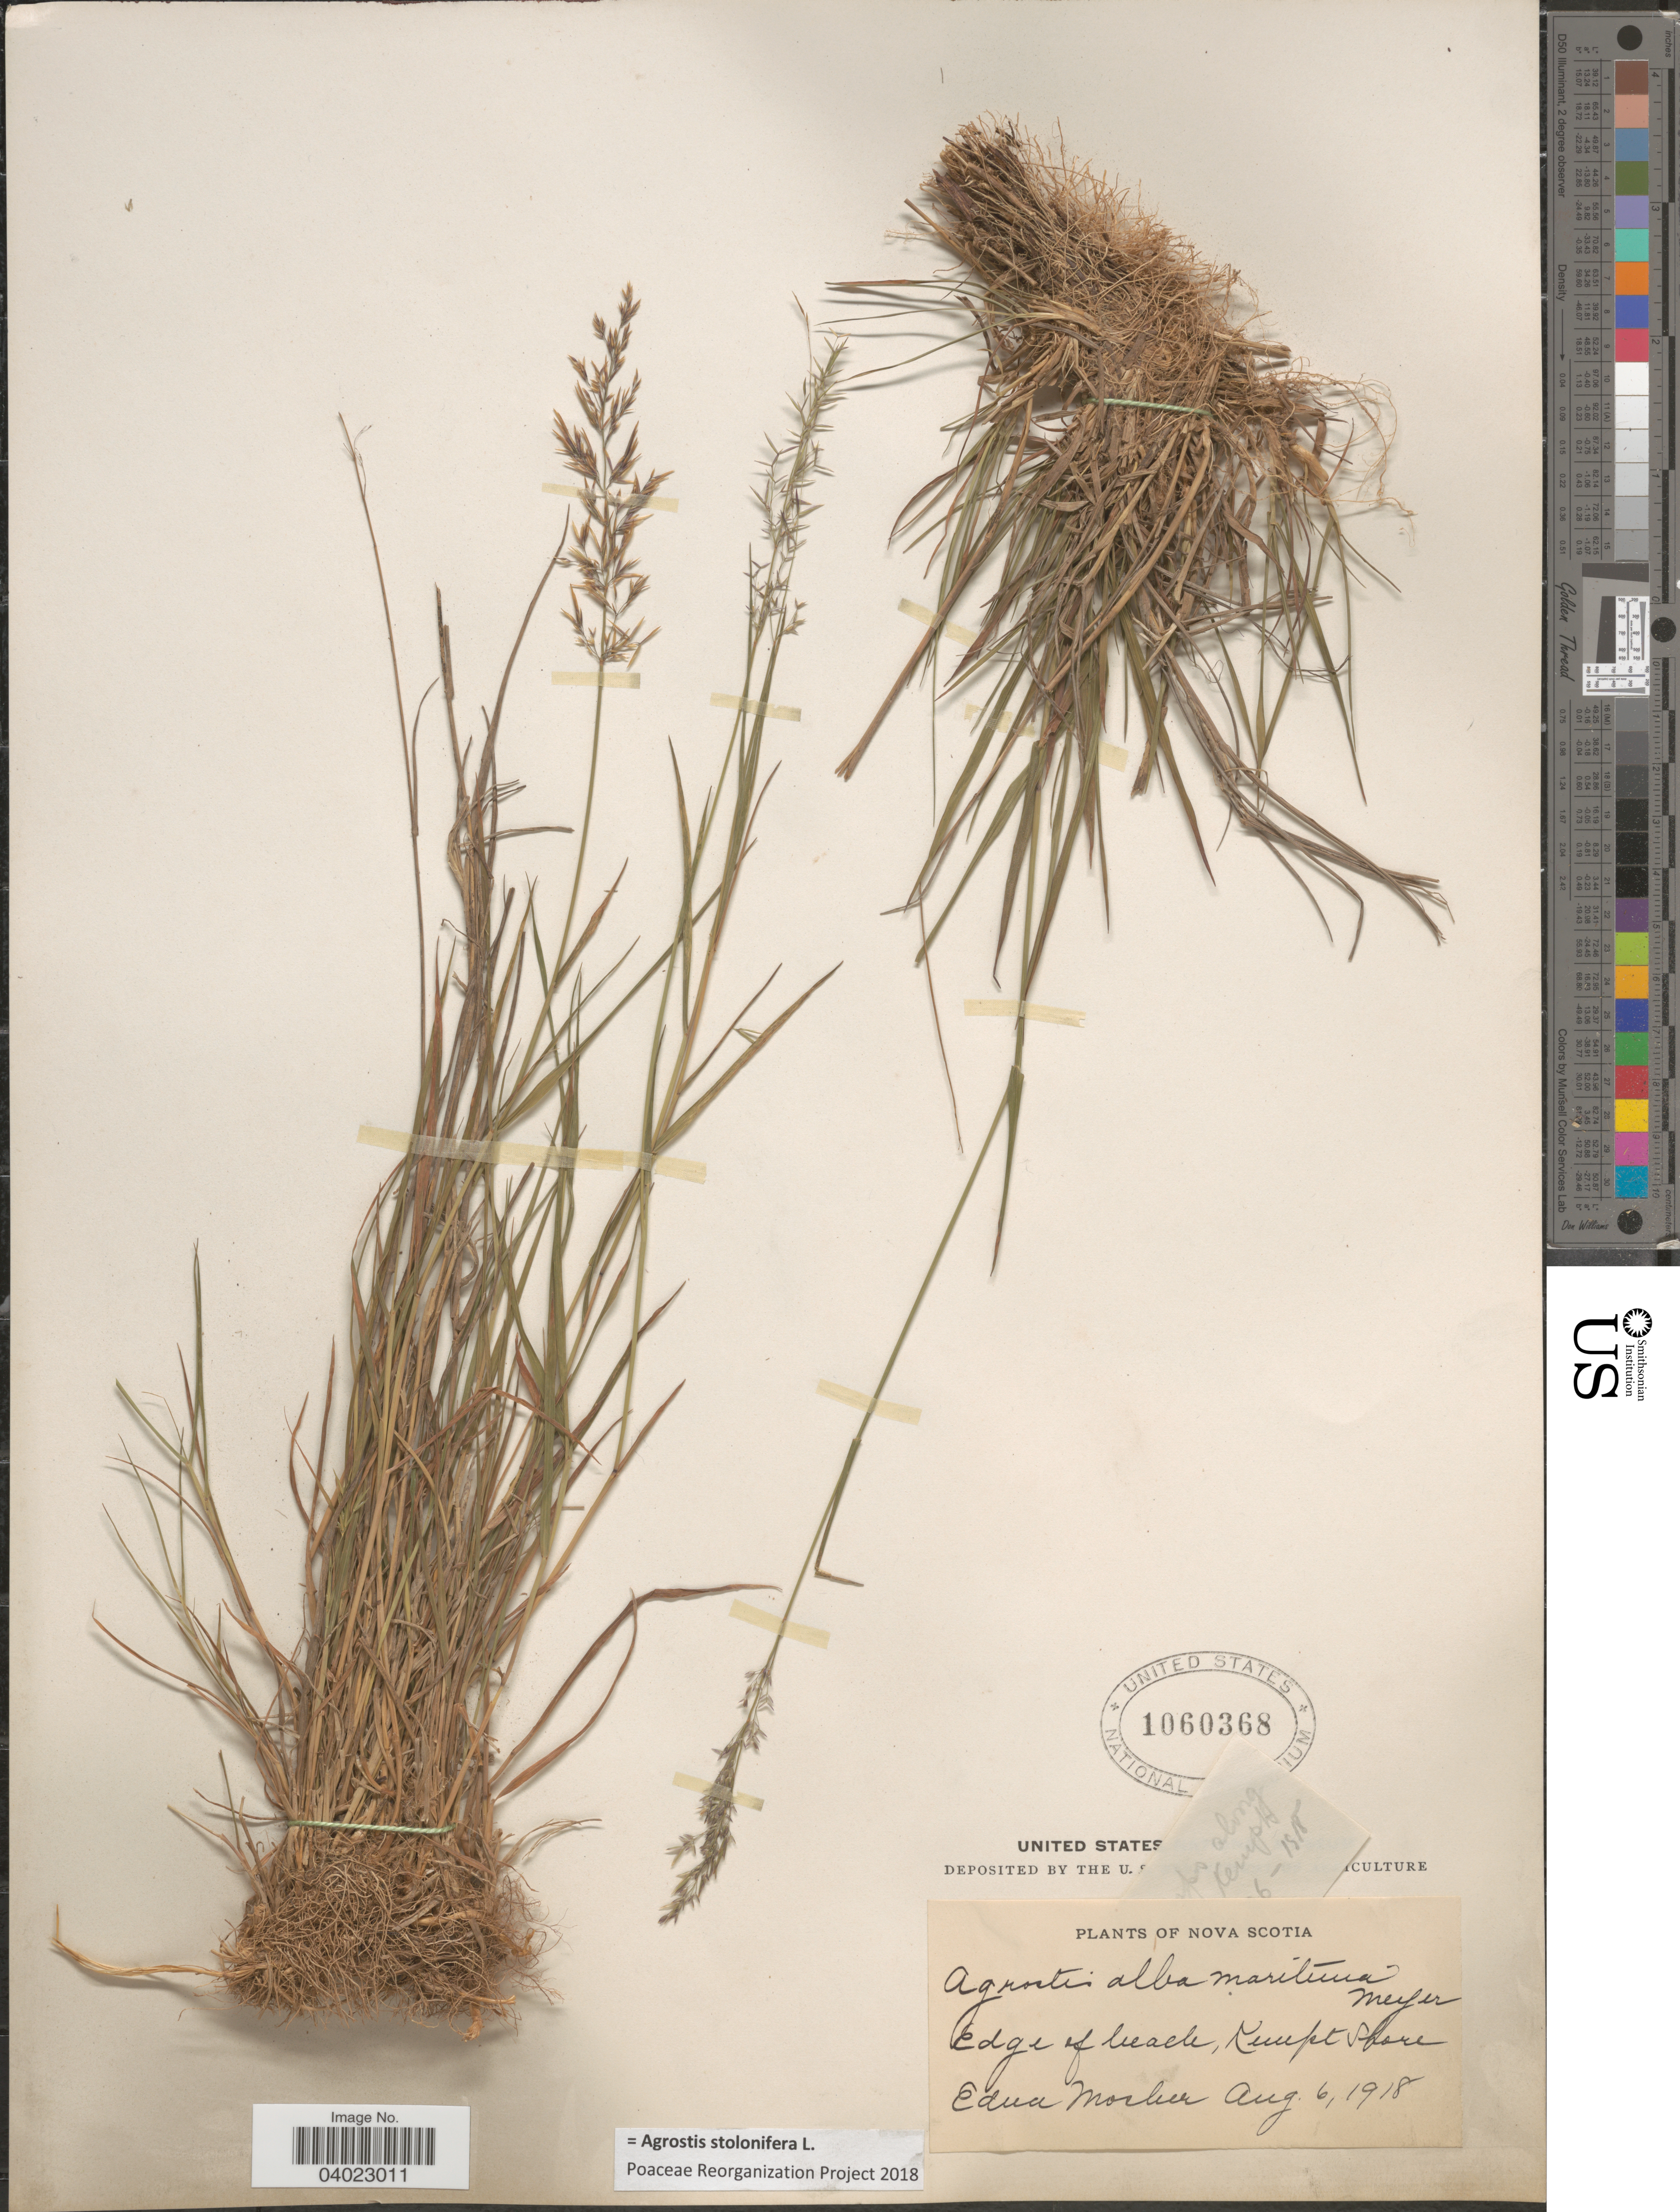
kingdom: Plantae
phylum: Tracheophyta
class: Liliopsida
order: Poales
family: Poaceae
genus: Agrostis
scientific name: Agrostis stolonifera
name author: L.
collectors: E. Mosher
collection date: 1918-08-06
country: Canada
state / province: Nova Scotia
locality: Edge of beach, Kempt Shore.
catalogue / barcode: US 106368